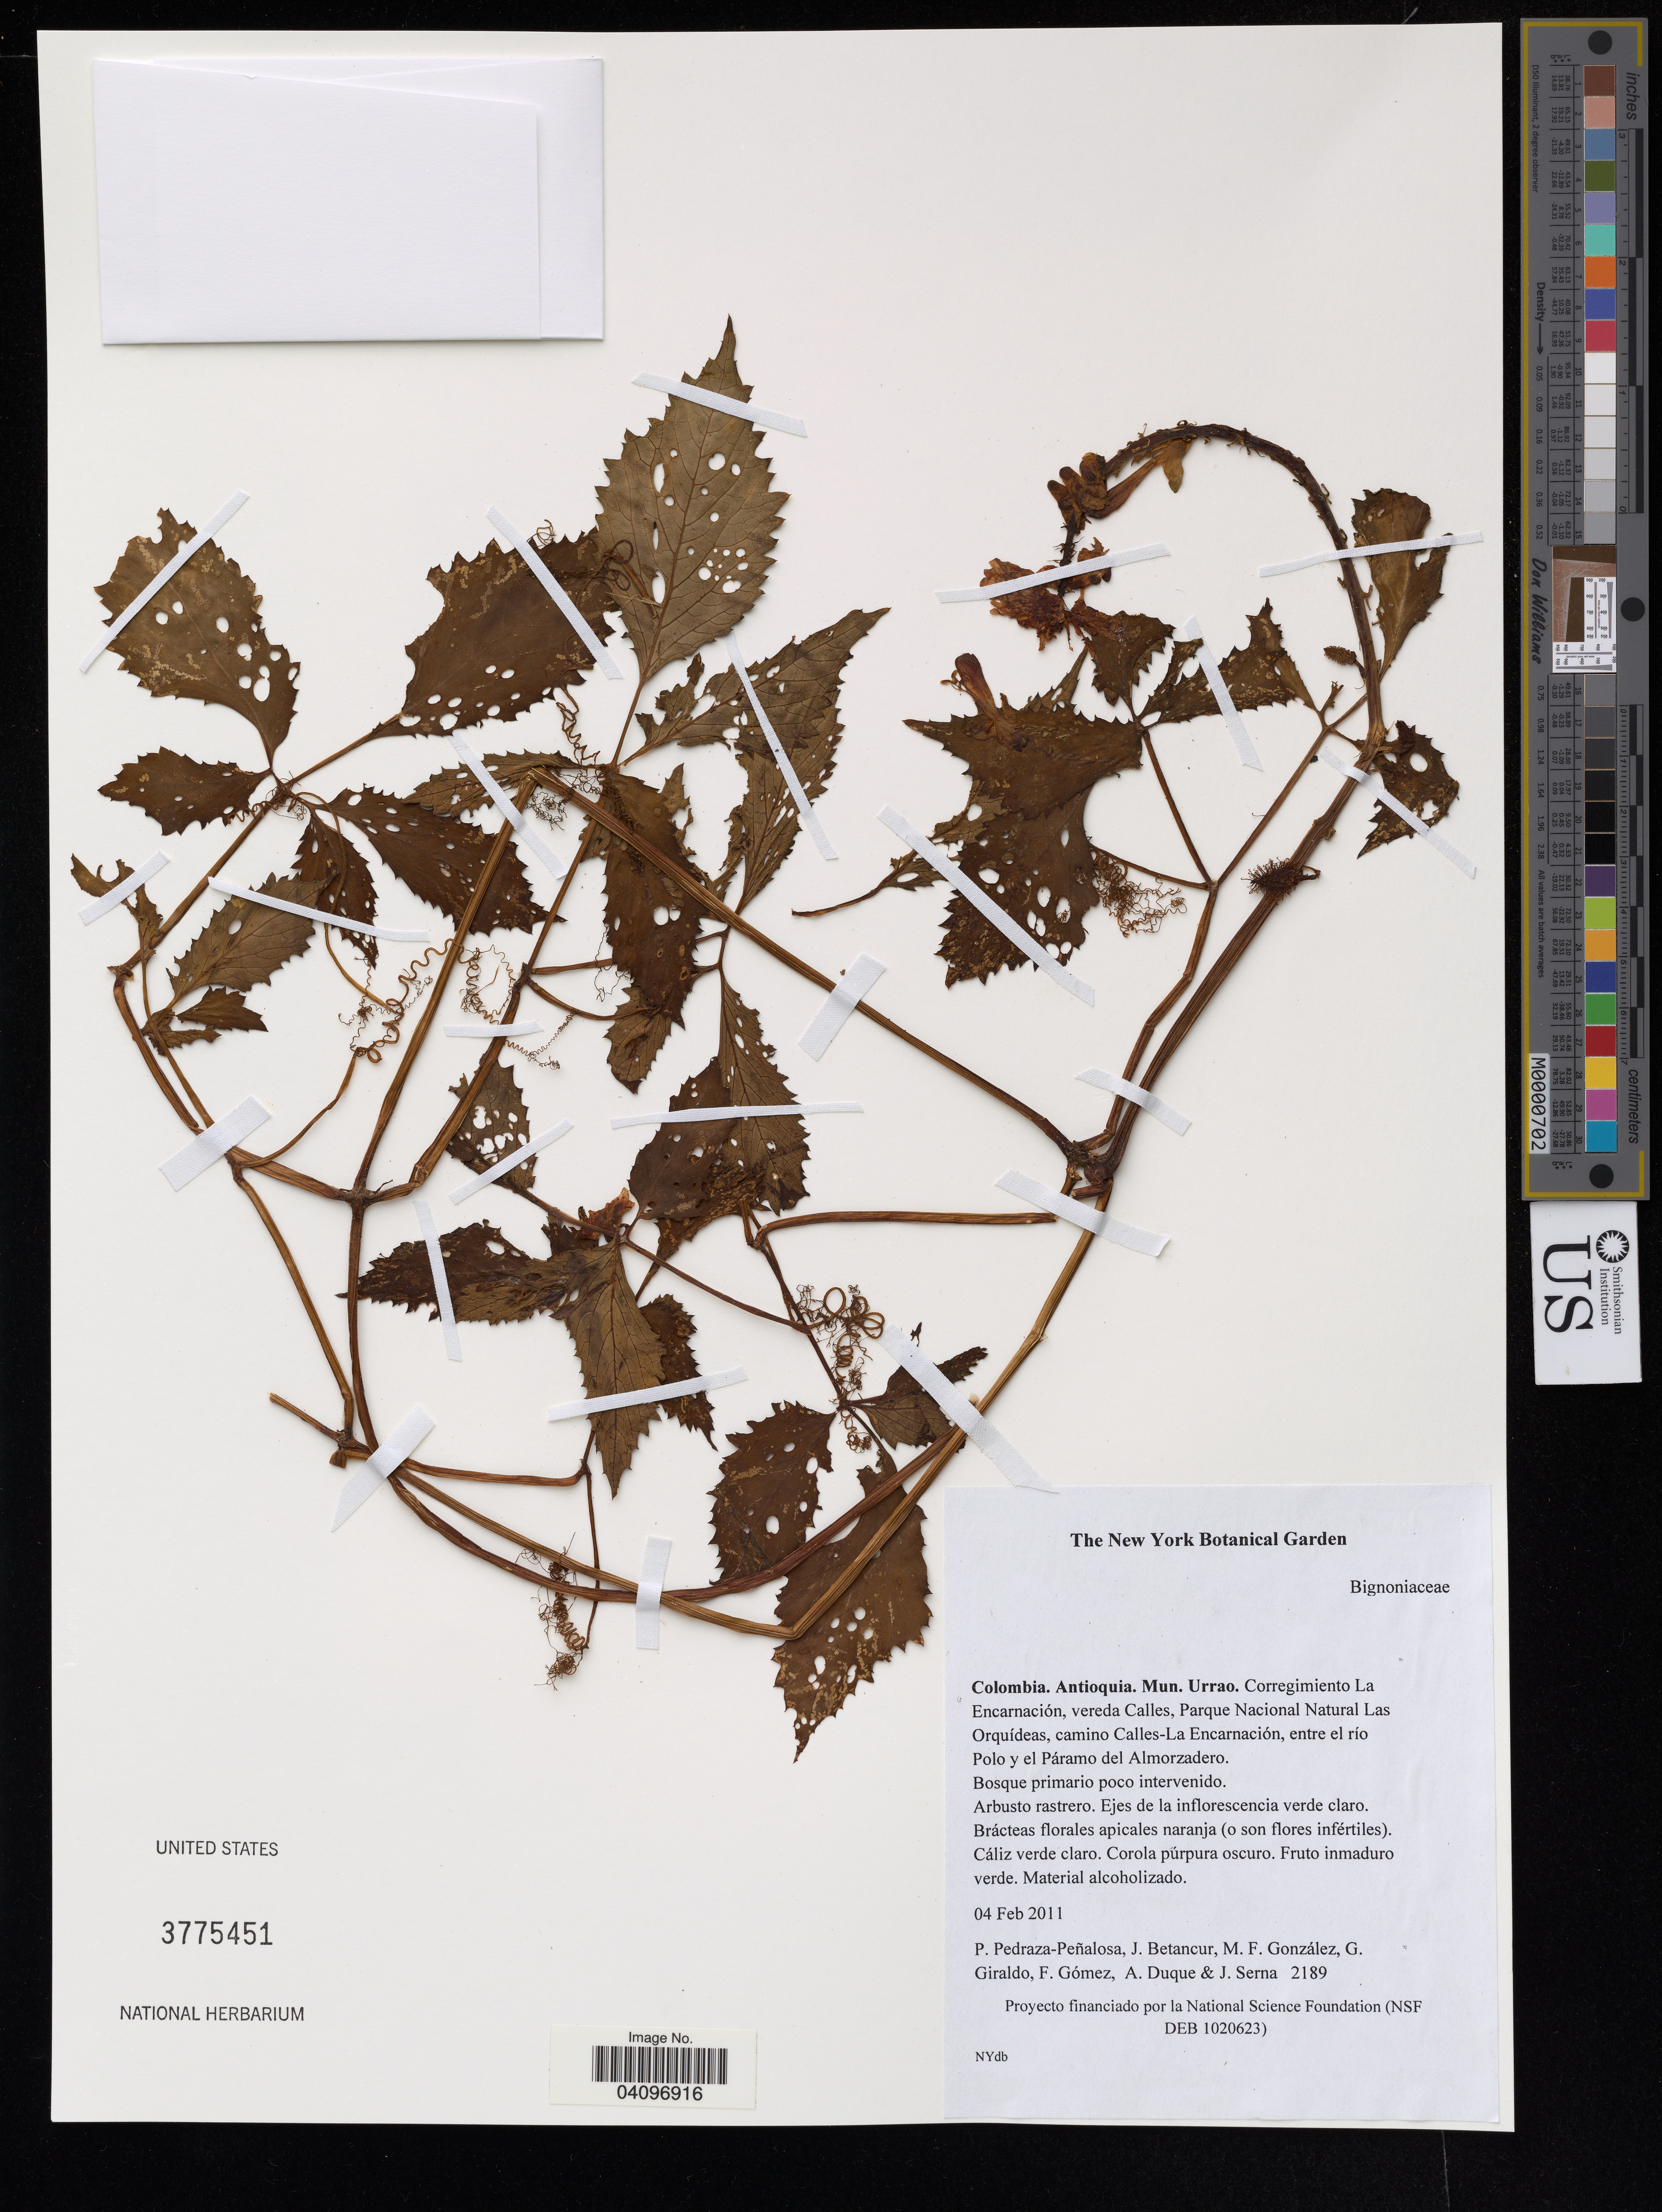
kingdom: Plantae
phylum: Tracheophyta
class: Magnoliopsida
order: Lamiales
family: Bignoniaceae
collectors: P. Pedraza-Peñalosa, J. Betancur, M. Gonzáles & G. Giraldo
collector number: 2189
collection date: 2011-02-04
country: Colombia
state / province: Antioquia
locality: Mun. Urrao. Corregimiento La Encarnación, vereda Calles, Parque Nacional Natural Las Orquídeas, camino Calles-La Encarnación, entre el río Polo y el Páramo del Almorzadero.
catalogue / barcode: US 3775451